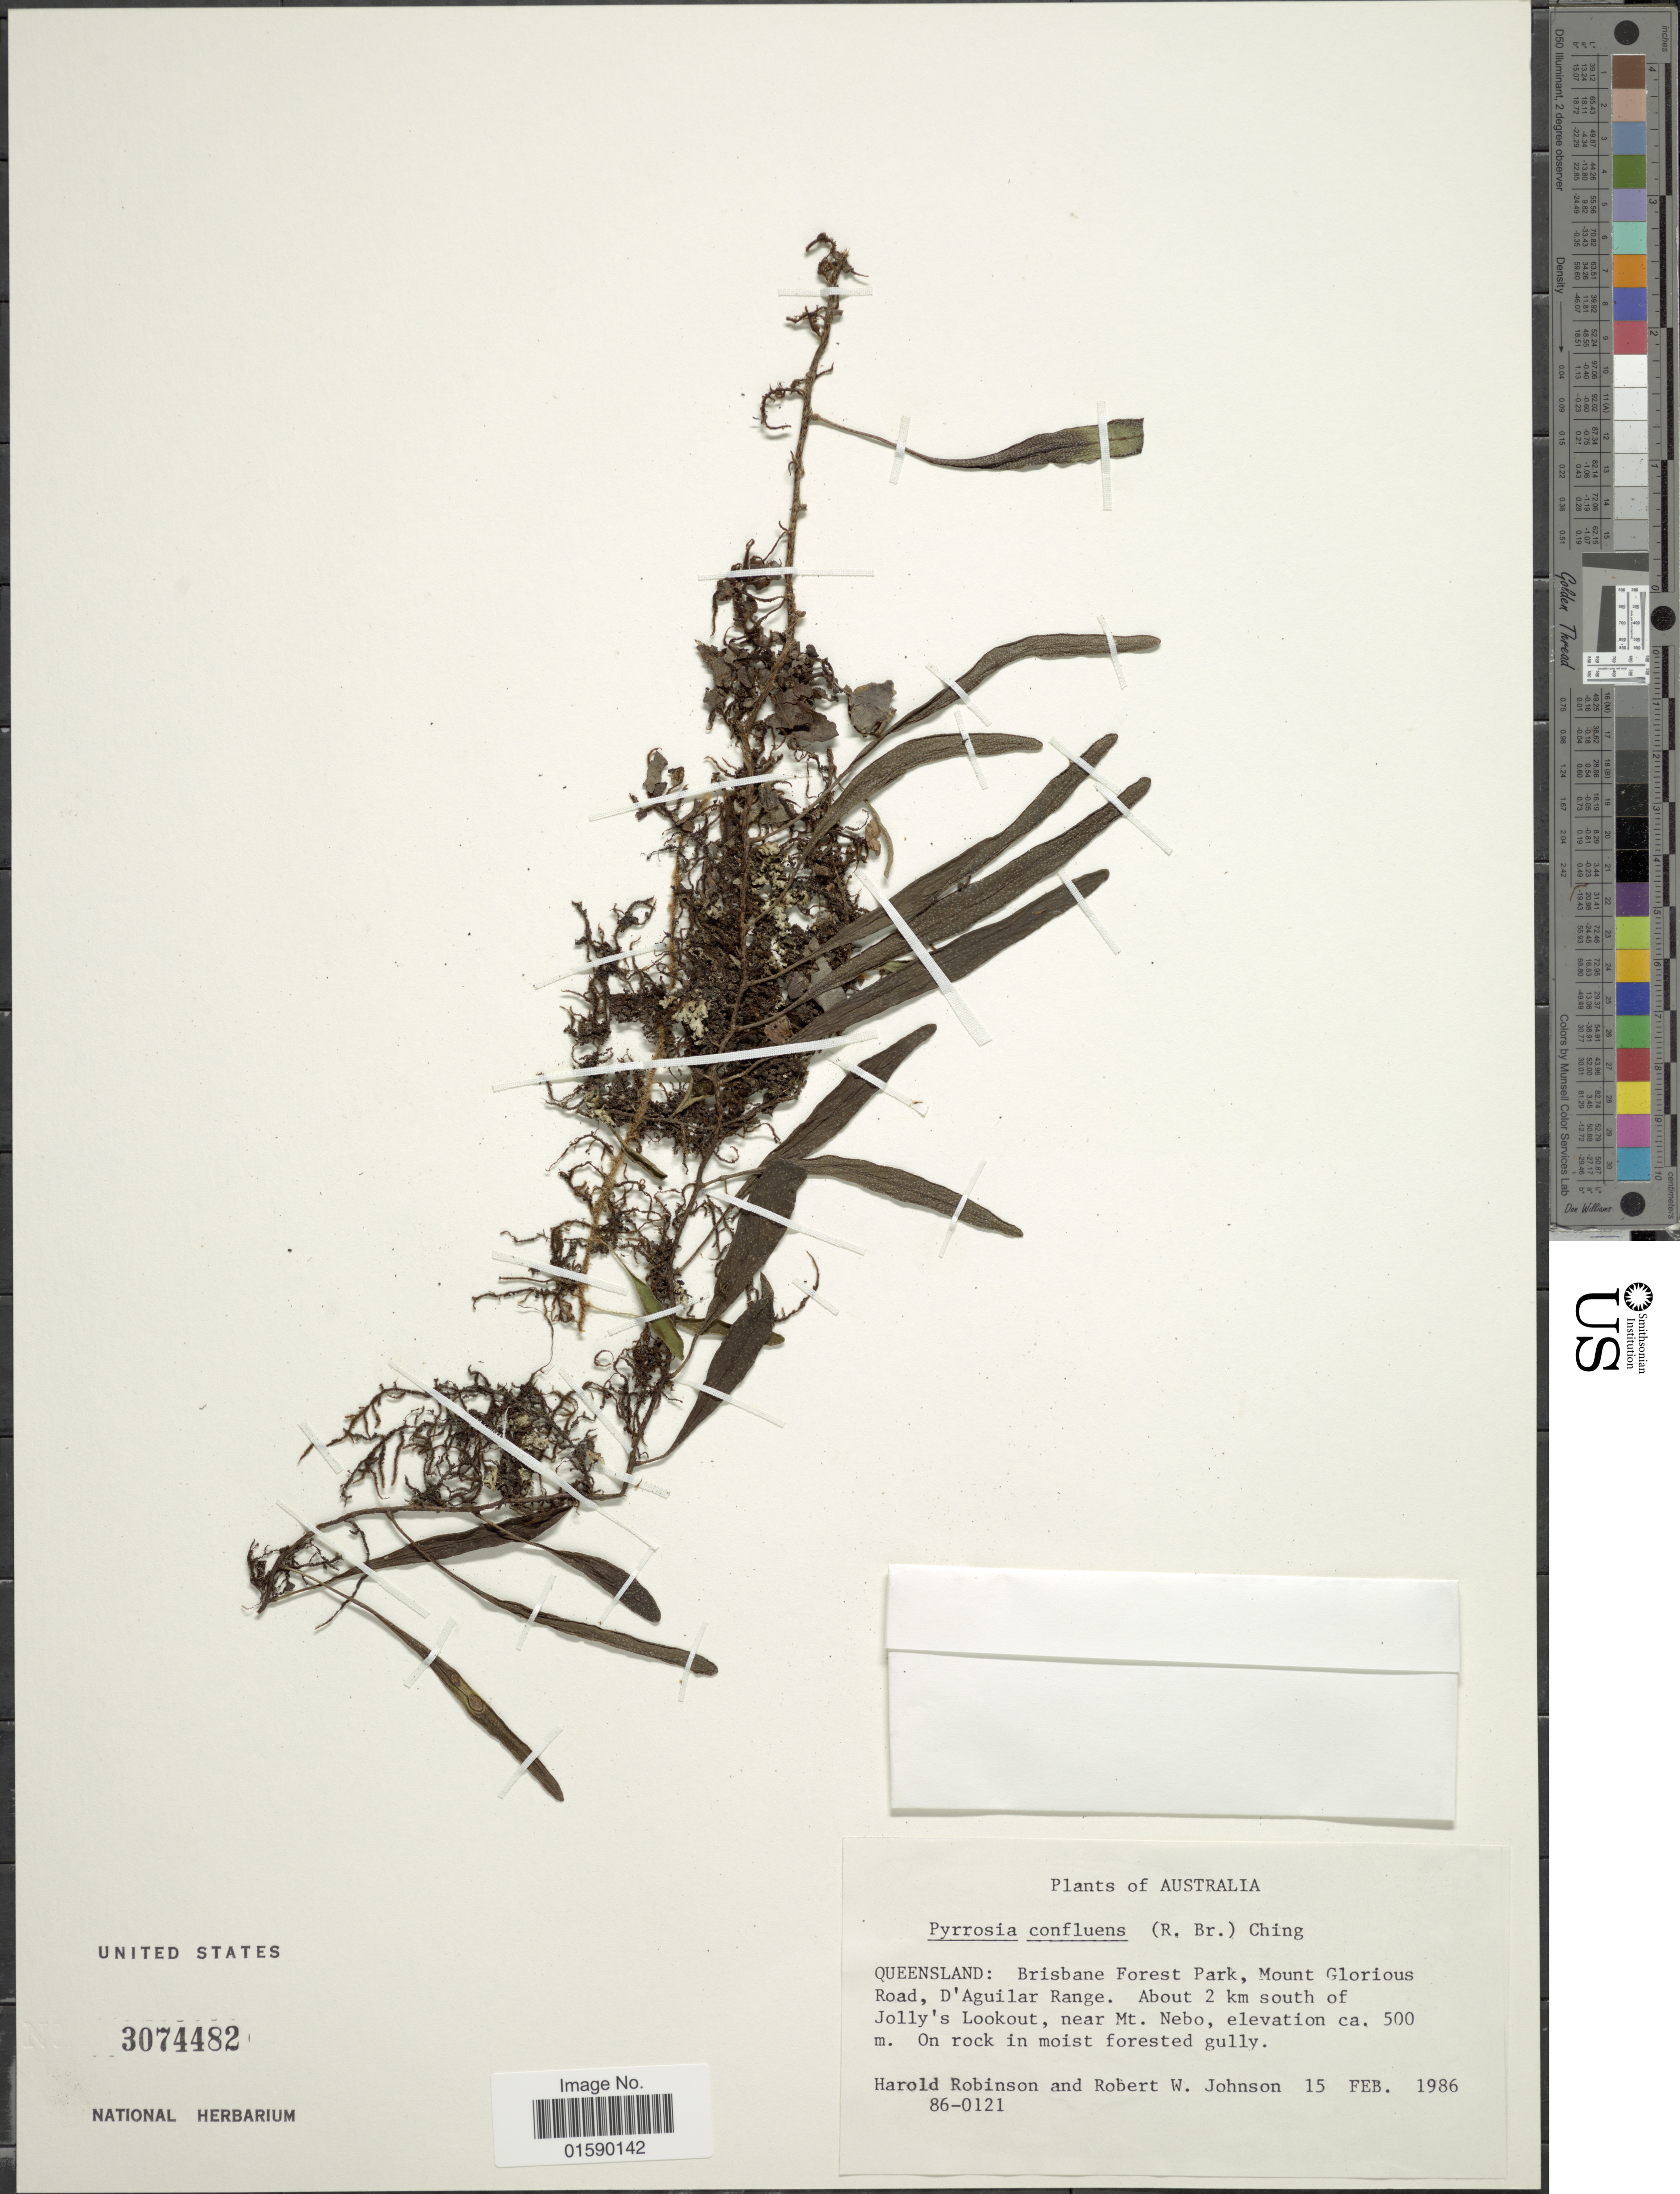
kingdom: Plantae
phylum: Tracheophyta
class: Polypodiopsida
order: Polypodiales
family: Polypodiaceae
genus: Pyrrosia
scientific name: Pyrrosia confluens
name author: (R. Br.) Ching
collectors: H. Robinson & R. W. Johnson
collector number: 86-0121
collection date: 1986-02-15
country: Australia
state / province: Queensland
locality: Australia. Queensland: Brisbane Forest Park, Mount Glorious Road, D'Aguilar Range. About 2 km south of Jolly's Lookout, near Mt. Nebo.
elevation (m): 500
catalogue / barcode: US 3074482